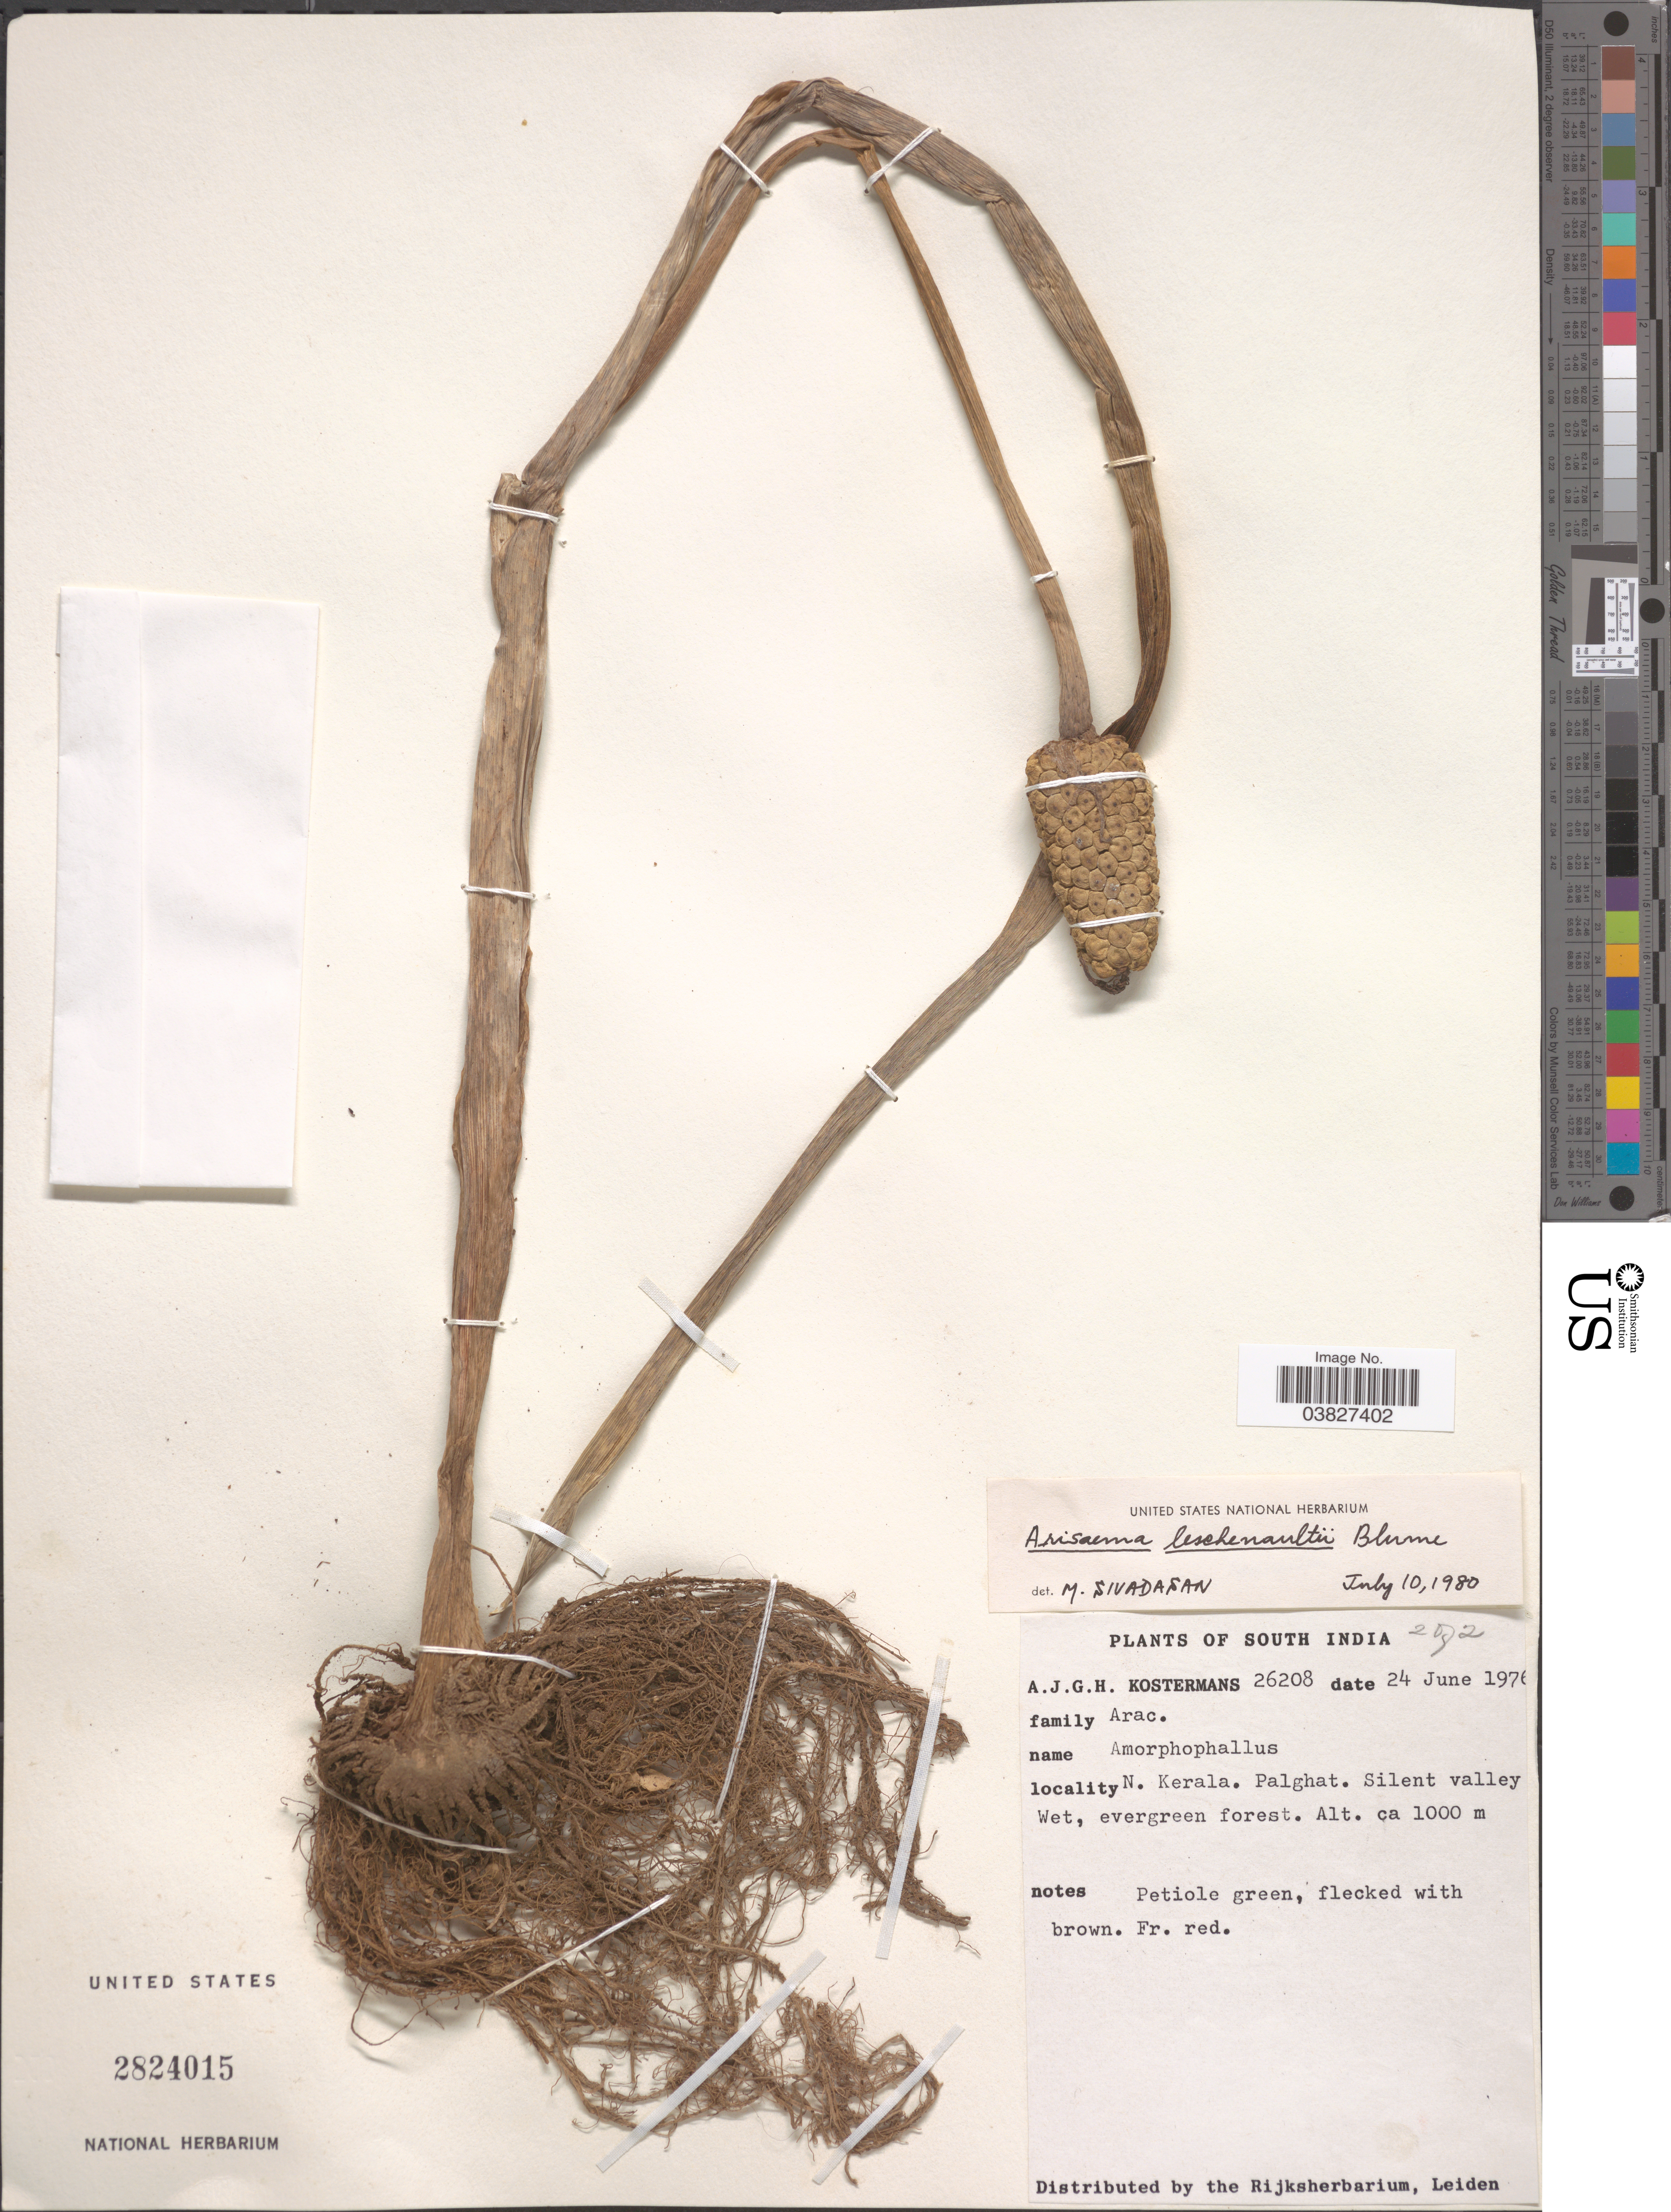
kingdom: Plantae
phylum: Tracheophyta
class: Liliopsida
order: Alismatales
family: Araceae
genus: Arisaema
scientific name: Arisaema leschenaultii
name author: Blume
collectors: A. J. G. Kostermans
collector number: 26208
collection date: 1976-06-24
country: India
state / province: Kerala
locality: South India. N. Kerala. Palghat. Silent valley.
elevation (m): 1000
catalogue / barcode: US 2824015